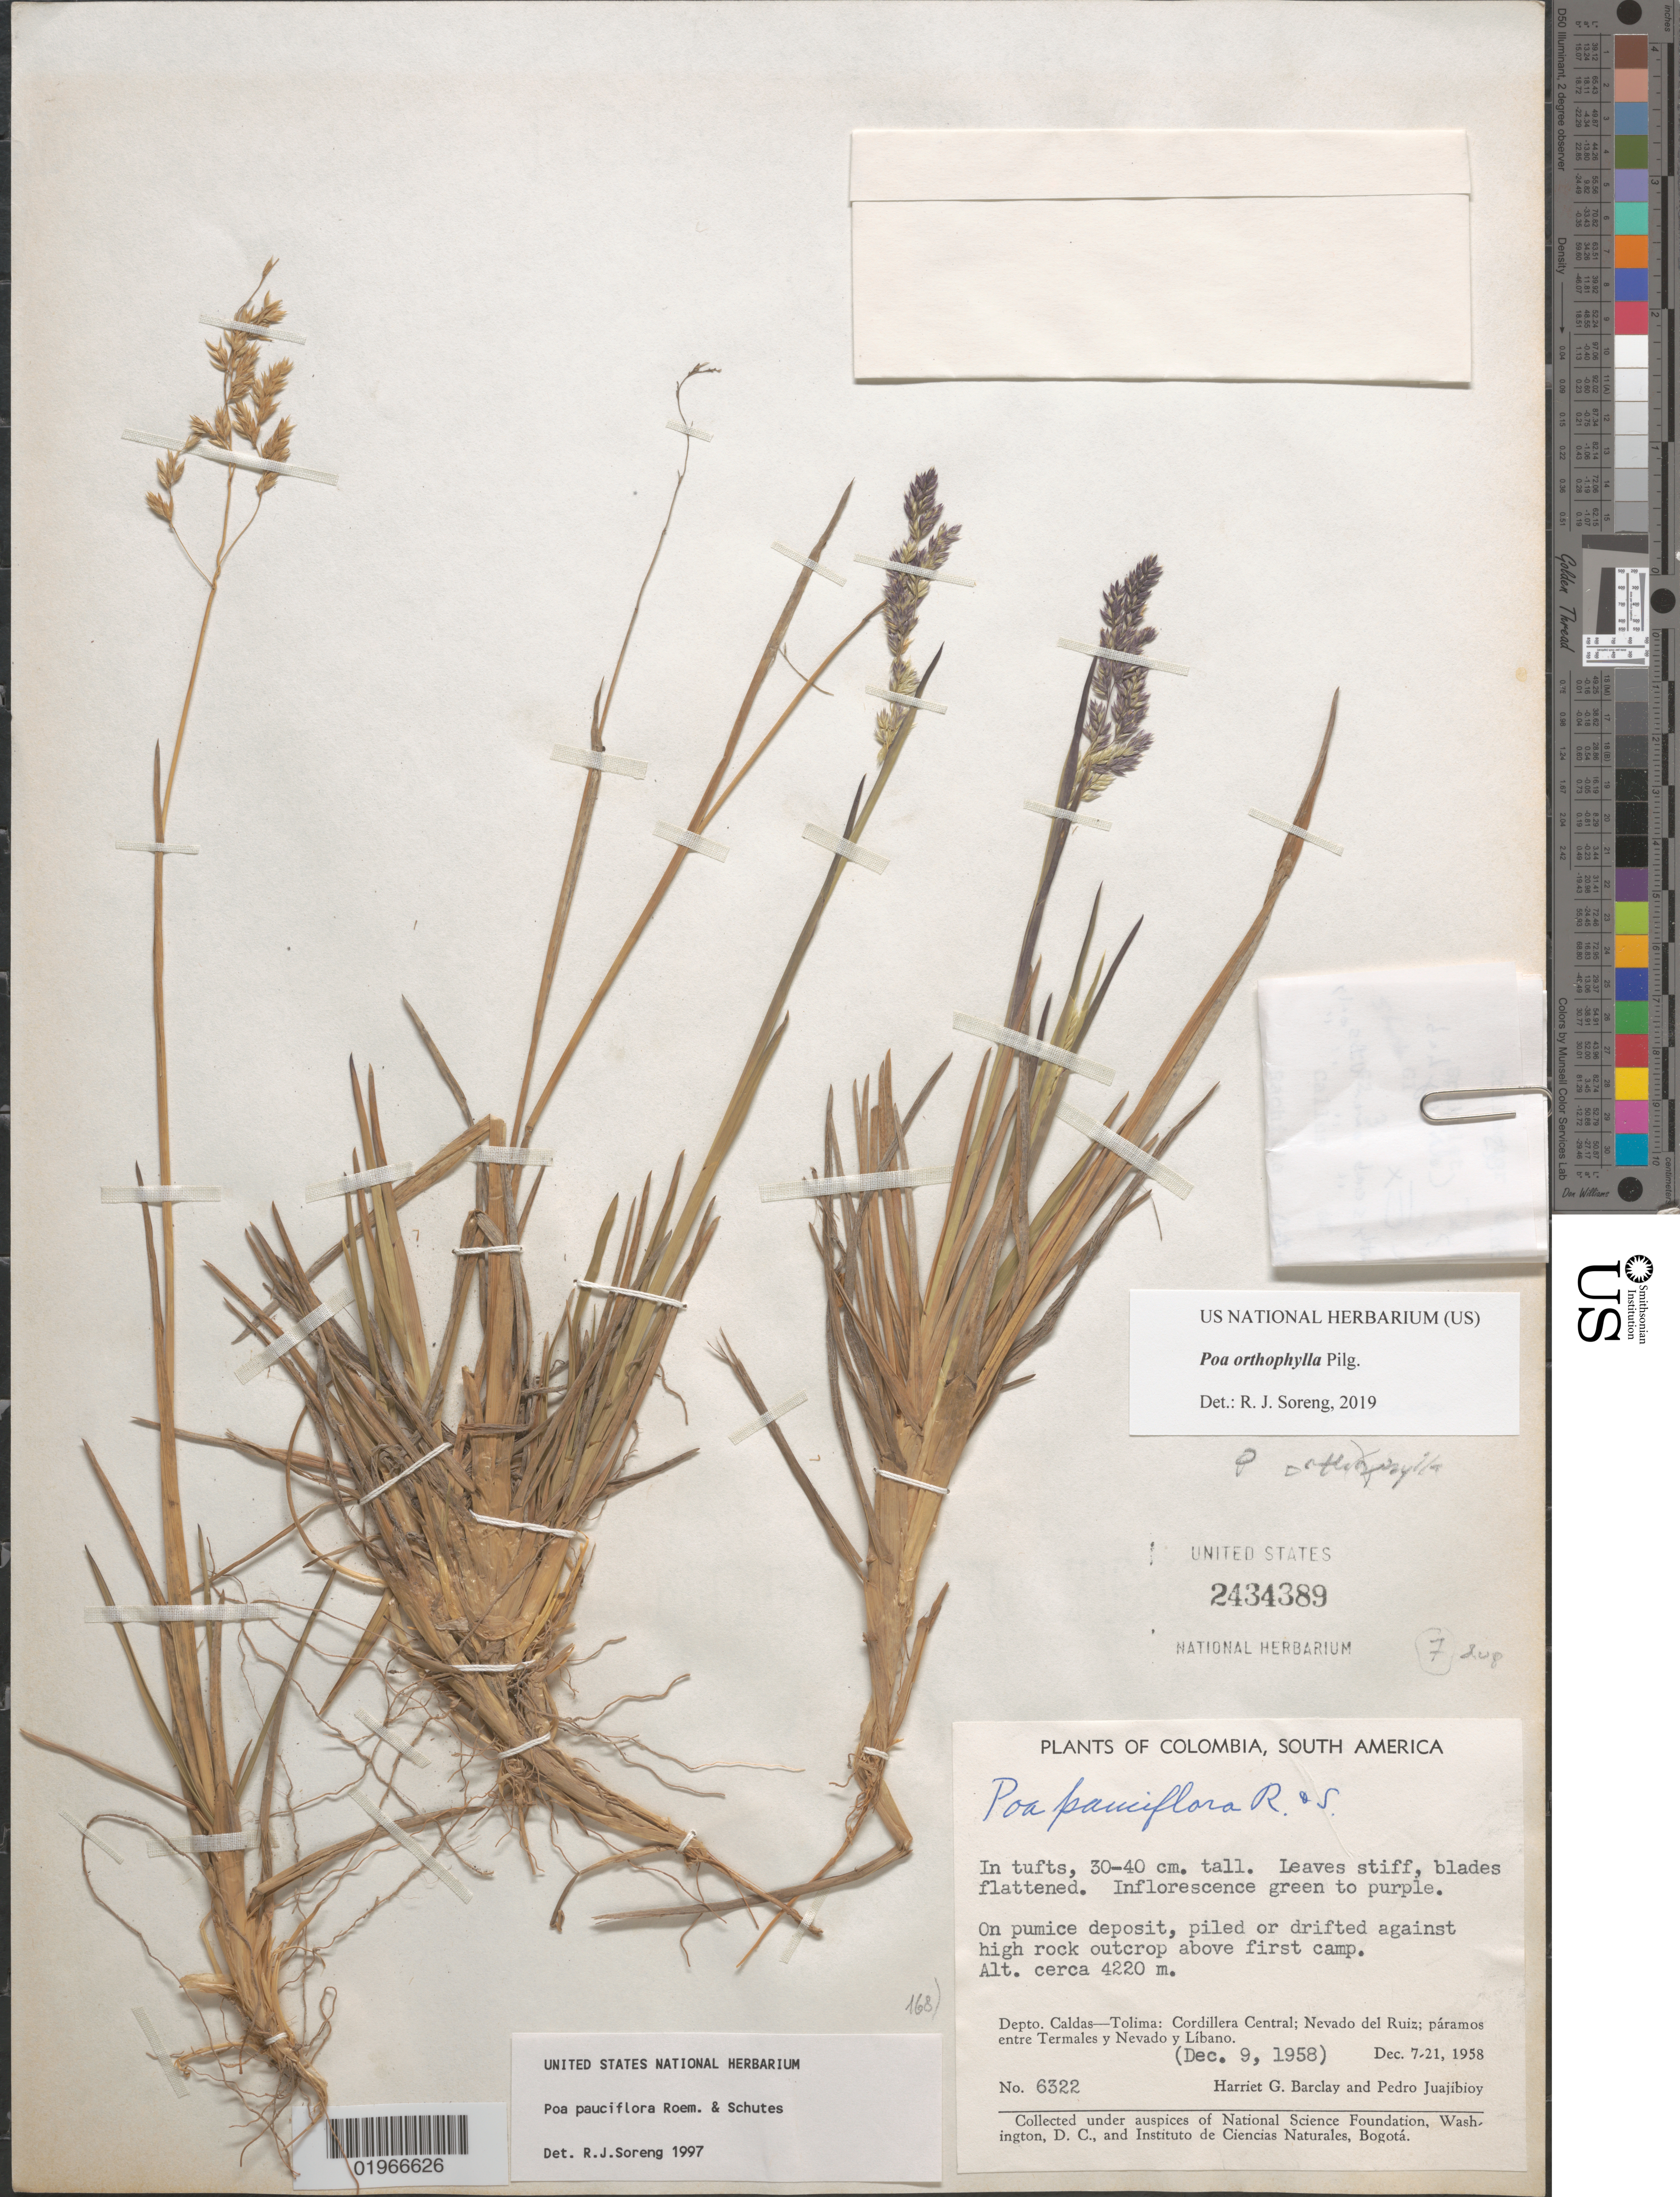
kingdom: Plantae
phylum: Tracheophyta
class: Liliopsida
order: Poales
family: Poaceae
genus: Poa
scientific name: Poa orthophylla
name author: Pilg.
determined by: Soreng, Robert J., Research Associate (BOT), Smithsonian Institution - National Museum of Natural History (UNITED STATES)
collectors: H. G. Barclay & P. Juajibioy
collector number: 6322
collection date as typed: (Dec. 9, 1958) Dec 7-21, 1958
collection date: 1958-12-09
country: Colombia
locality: On pumice deposit, piled of drifted against high rock outcrop above first camp.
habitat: On pumice deposit, piled with drifted against high rock outcrop above first camp.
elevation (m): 4220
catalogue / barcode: US 2434389